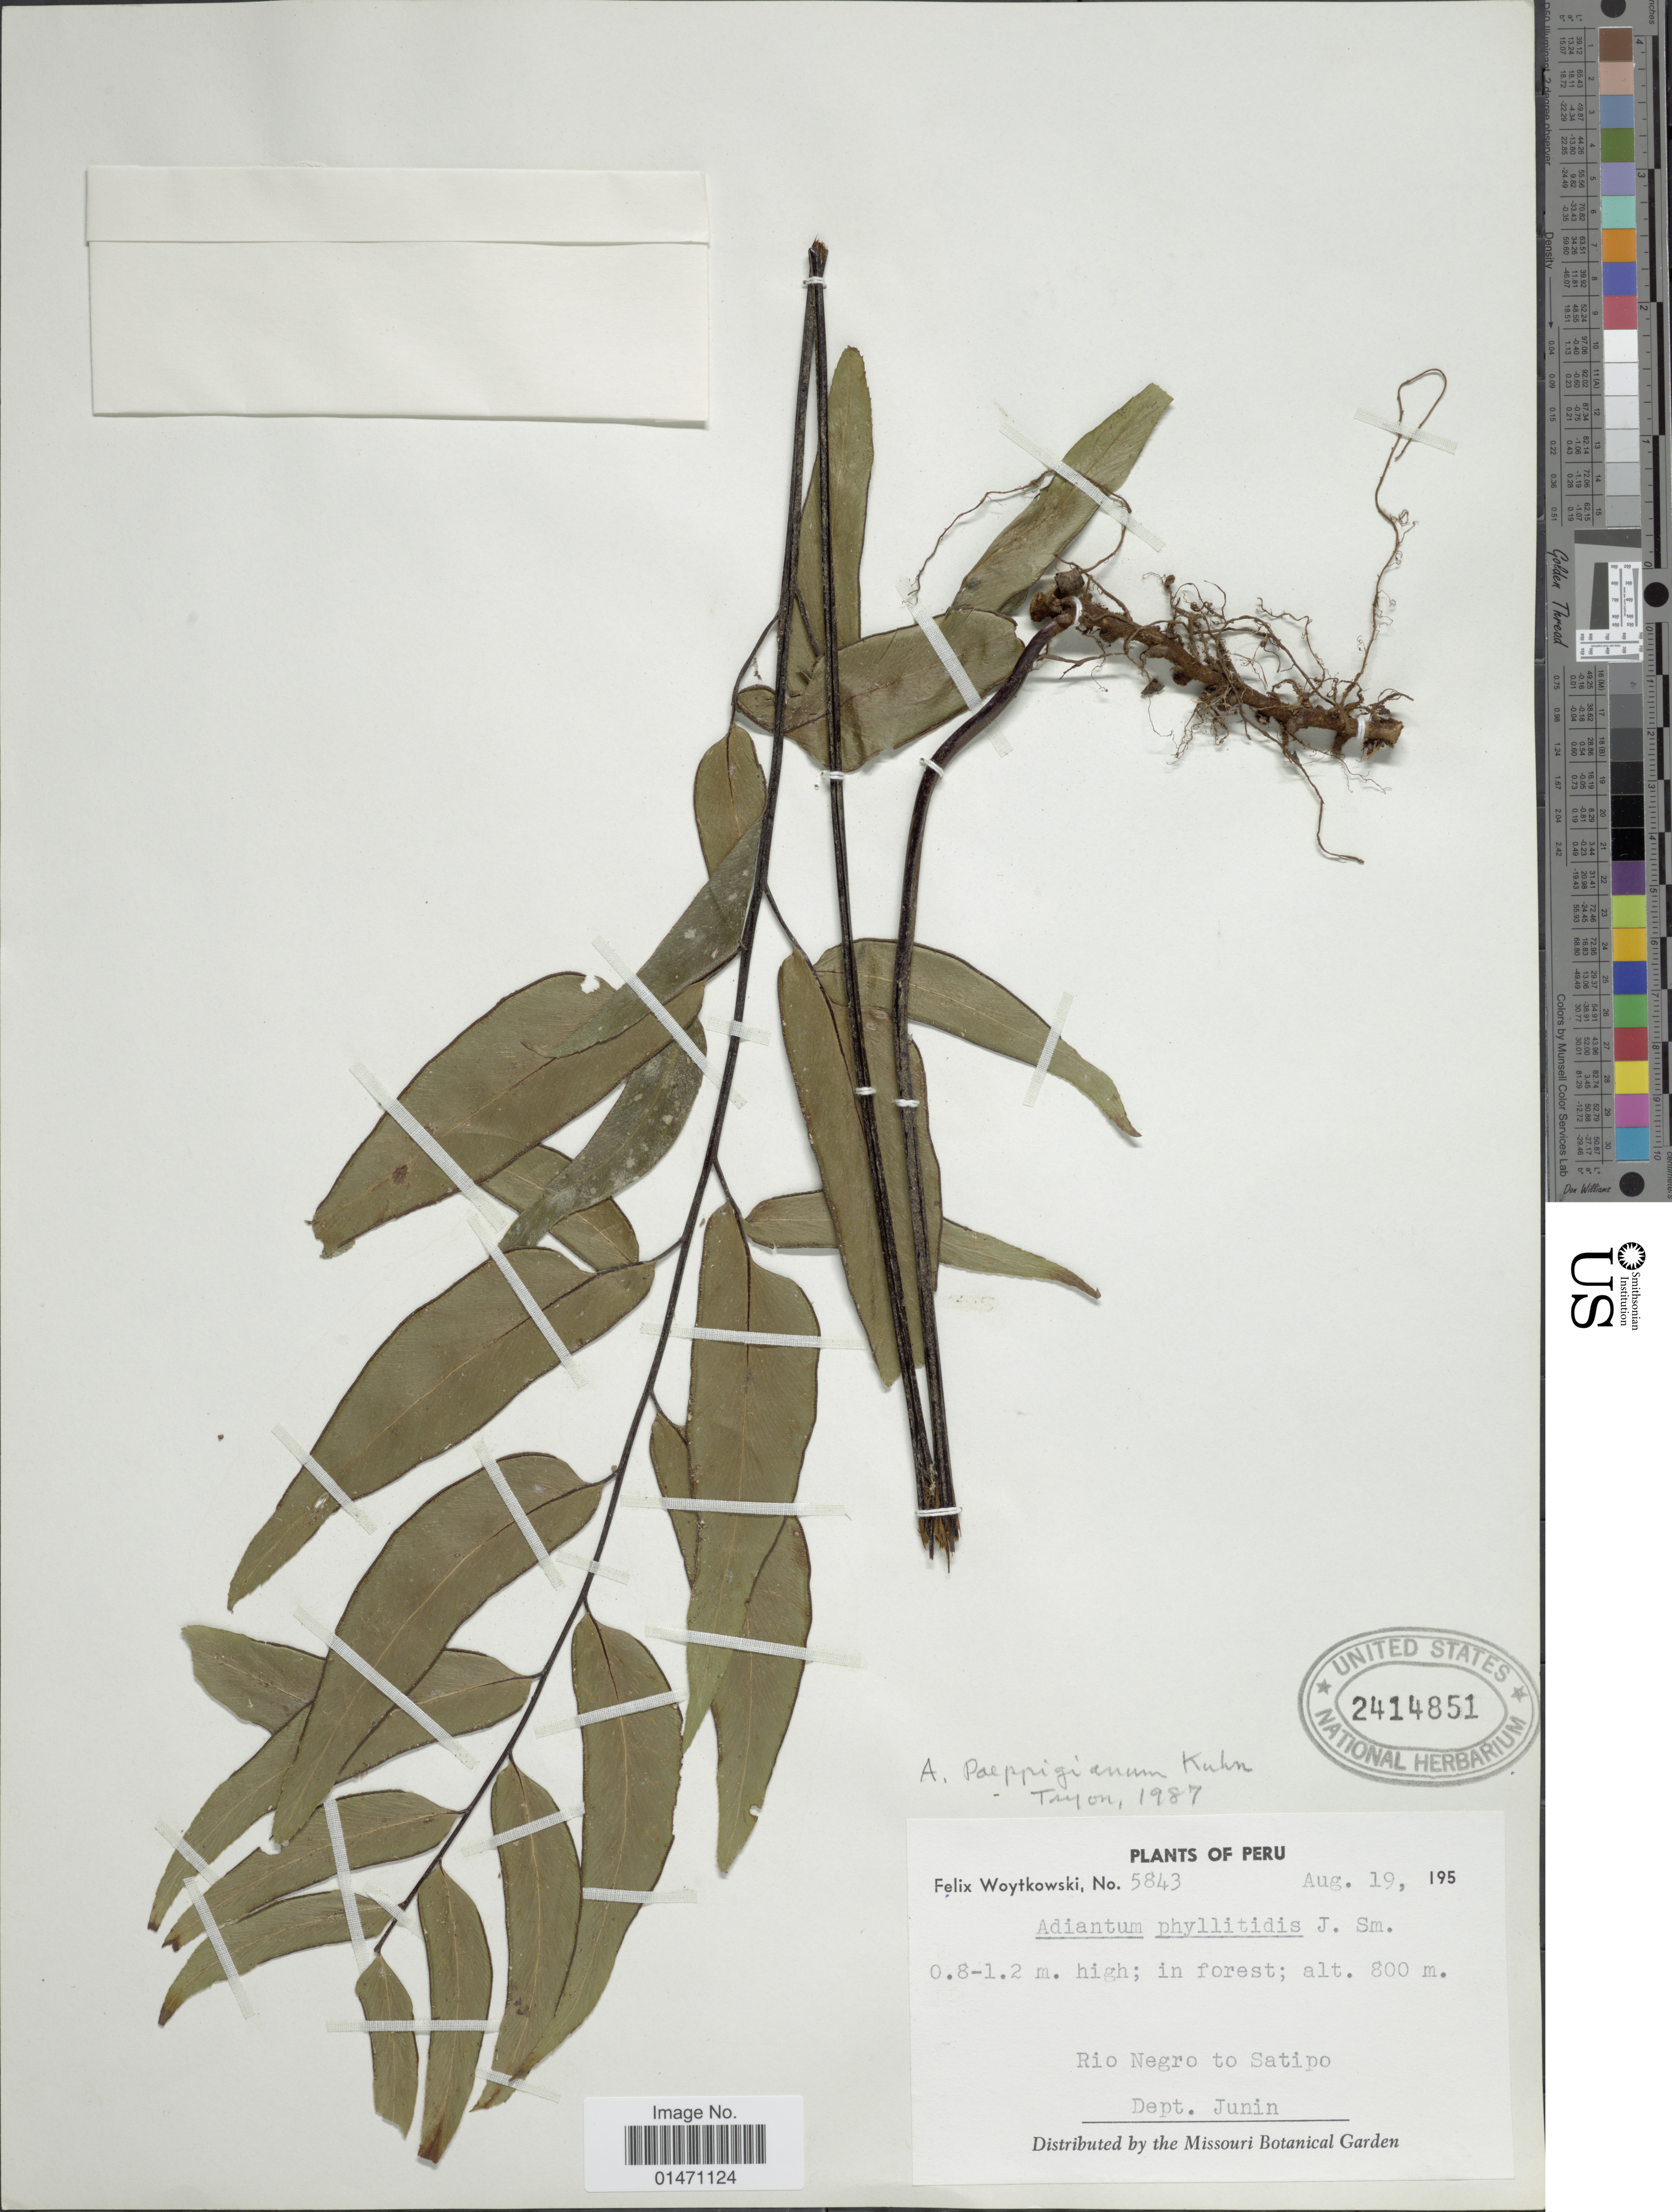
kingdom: Plantae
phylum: Tracheophyta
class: Polypodiopsida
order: Polypodiales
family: Pteridaceae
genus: Adiantum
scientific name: Adiantum poeppigianum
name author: C. Presl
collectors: F. Woytkowski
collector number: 5843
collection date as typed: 195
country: Peru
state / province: Junín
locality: Plants of Peru, Rio Negro to Satipo, Dept. Junin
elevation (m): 800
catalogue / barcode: US 2414851